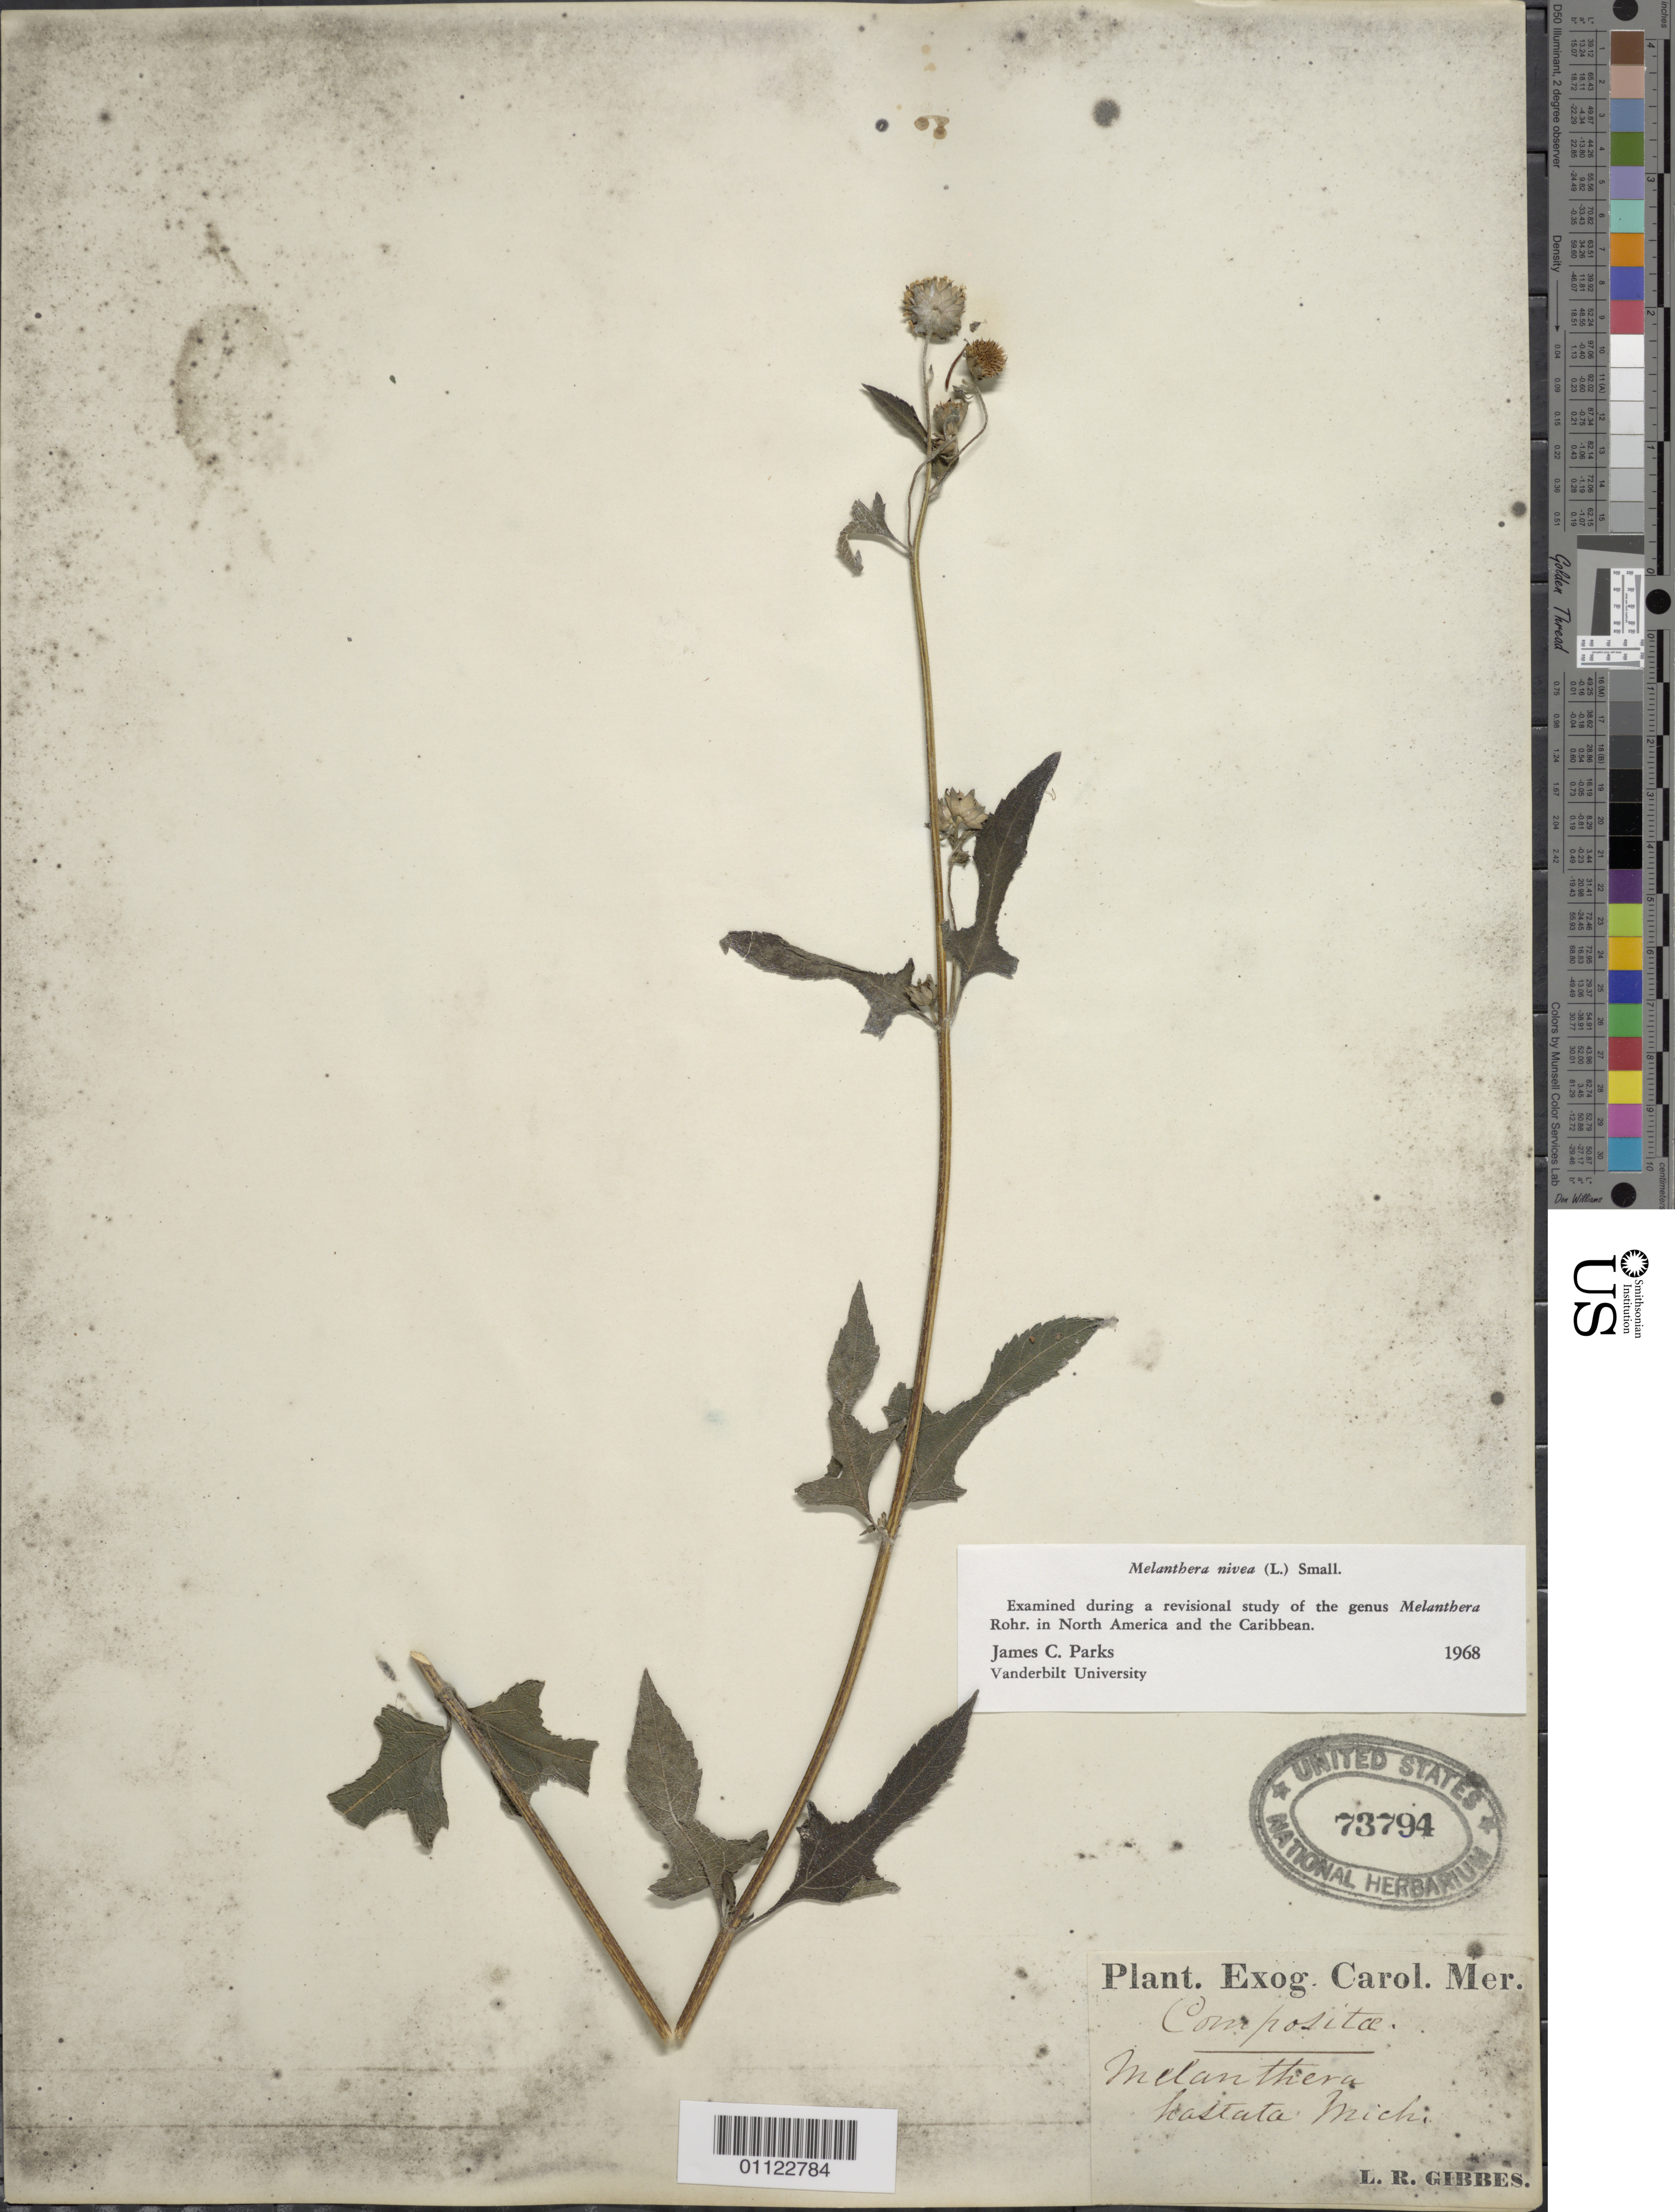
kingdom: Plantae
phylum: Tracheophyta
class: Magnoliopsida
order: Asterales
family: Asteraceae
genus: Melanthera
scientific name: Melanthera nivea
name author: (L.) Small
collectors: L. Gibbes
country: United States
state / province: South Carolina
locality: "Plant. Exog. Carol. Mer."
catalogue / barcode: US 73794